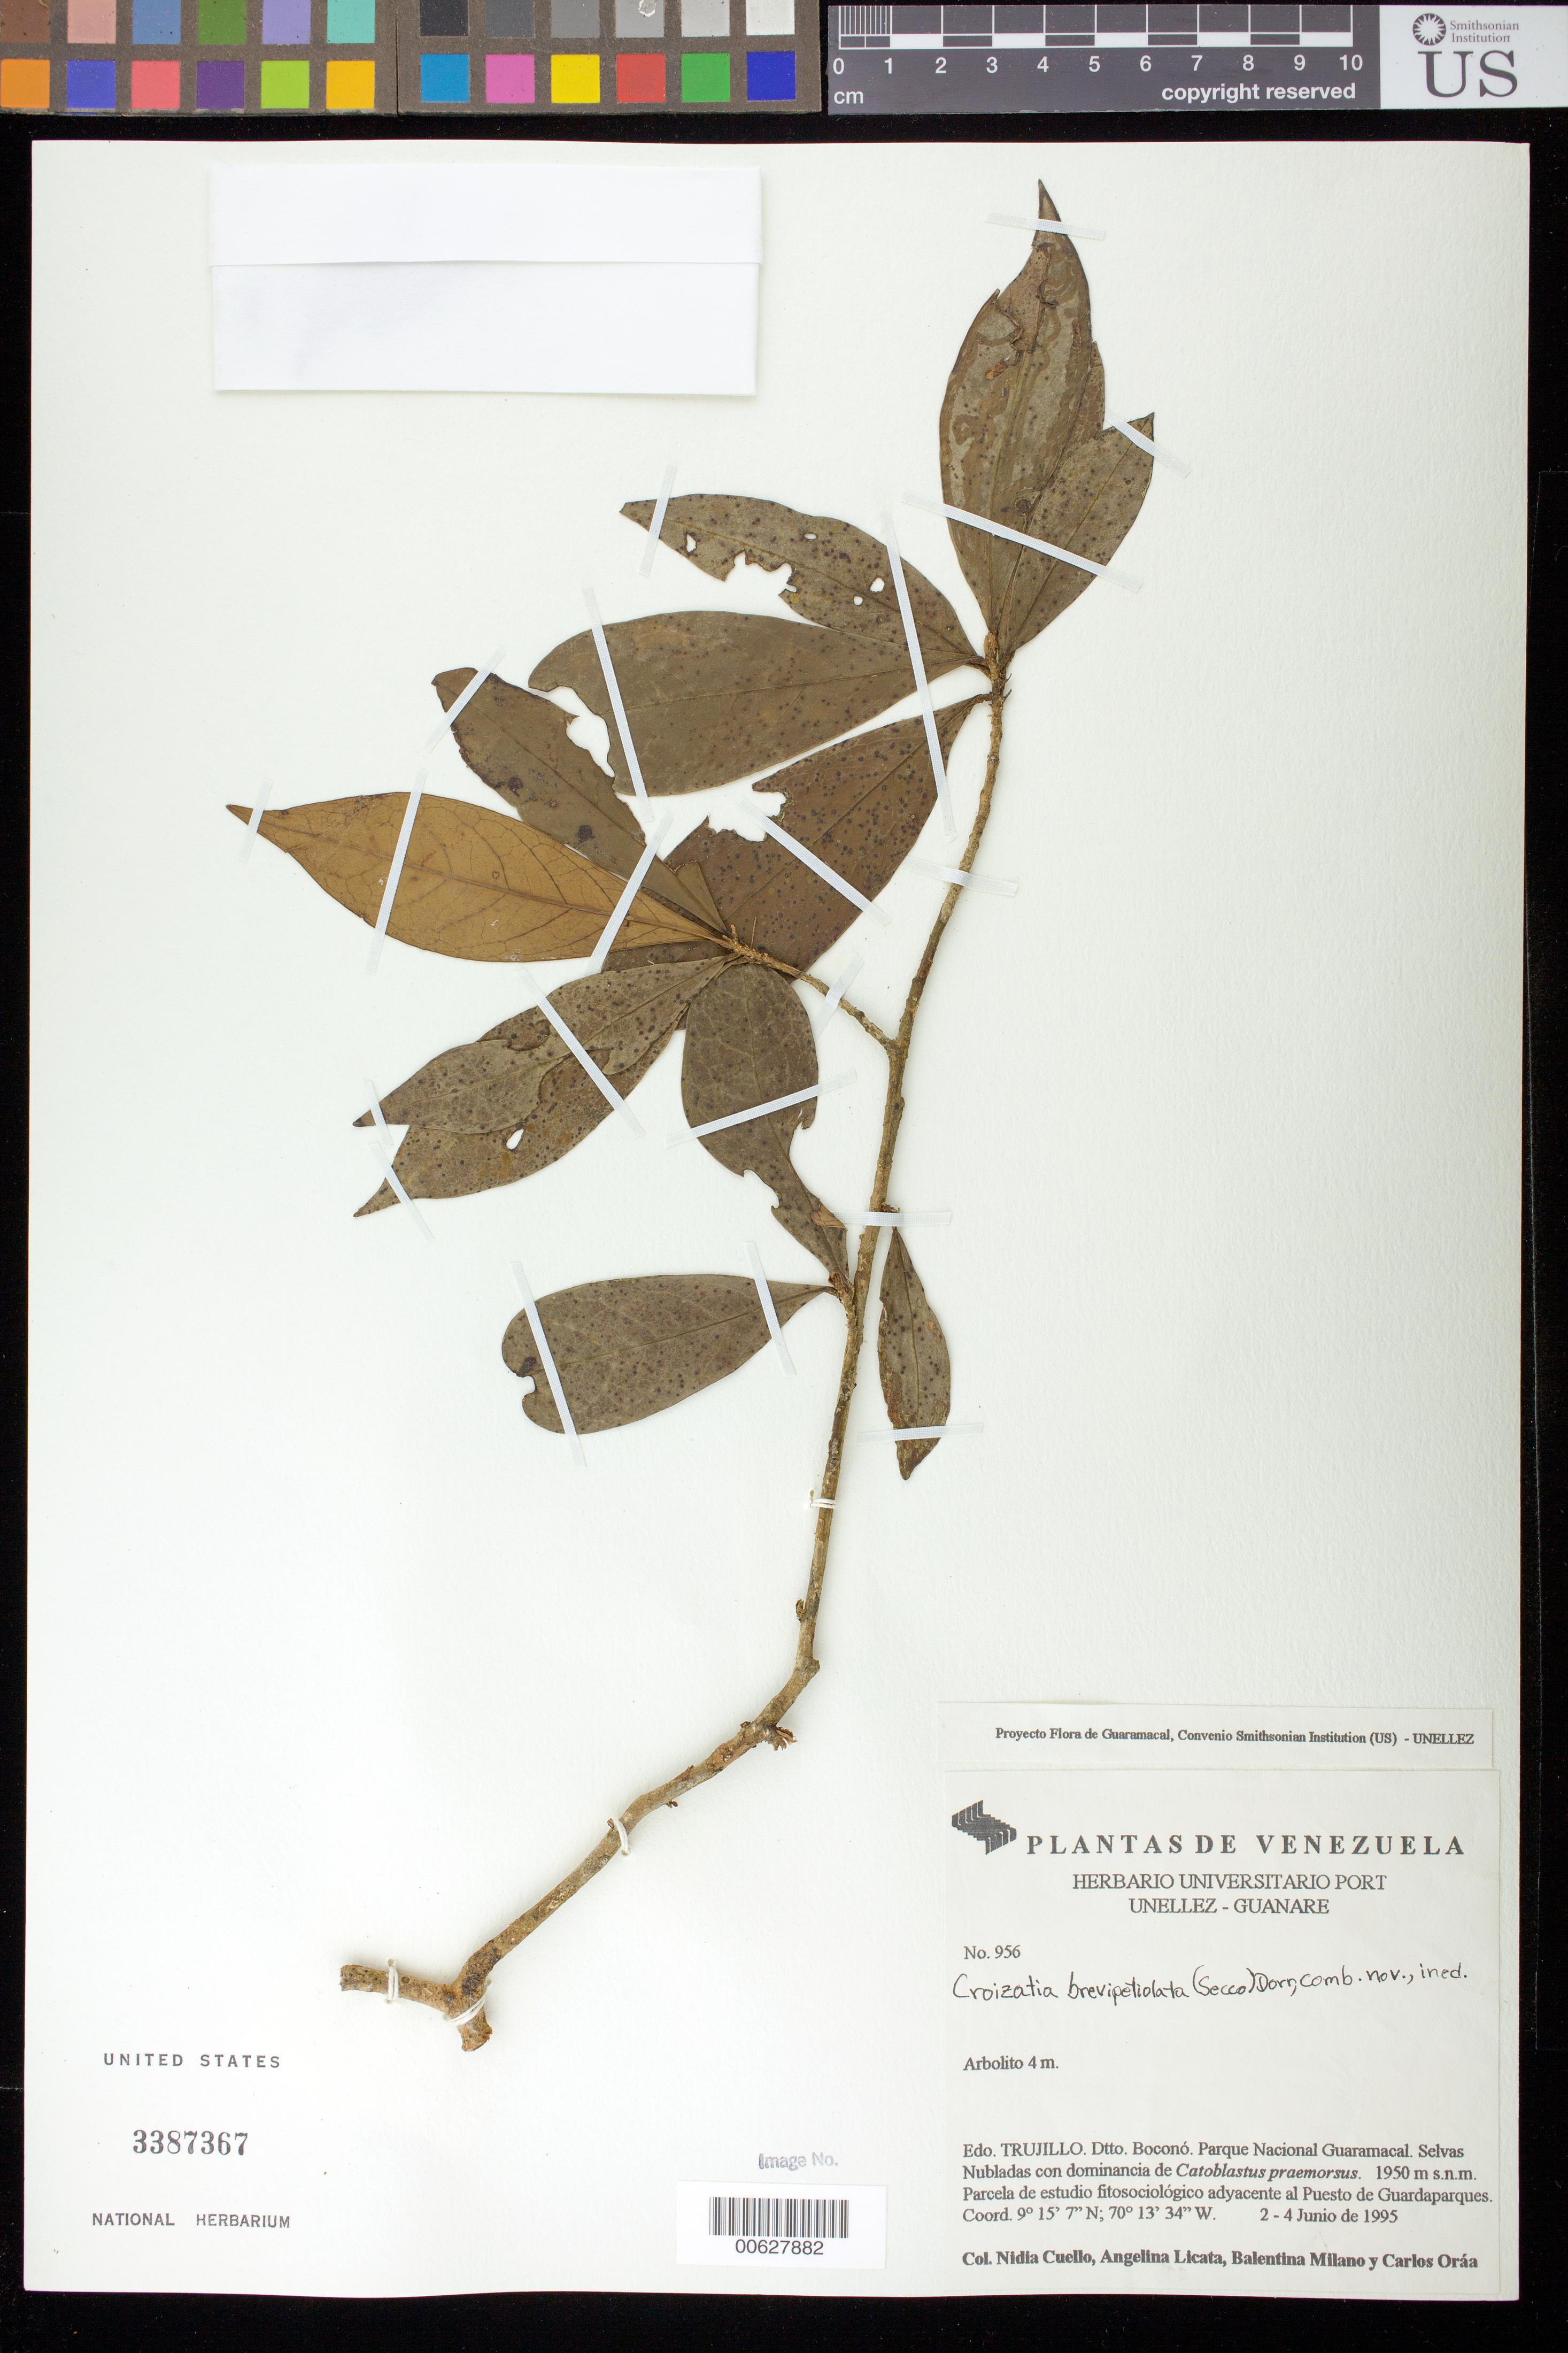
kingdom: Plantae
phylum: Tracheophyta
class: Magnoliopsida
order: Malpighiales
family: Phyllanthaceae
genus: Croizatia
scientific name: Croizatia brevipetiolata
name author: (Secco) Dorr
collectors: N. L. Cuello, A. Licata, B. Milano & C. Oráa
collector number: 956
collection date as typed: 02 Jun 1995 to 04 Jun 1995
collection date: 1995-06-02/1995-06-04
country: Venezuela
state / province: Trujillo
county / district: Boconó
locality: Parque Nacional Guaramacal, adyacente al puesto de guardaparques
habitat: Selvas Nubladas con dominancia de Catoblastus praemorsus.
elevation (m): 1950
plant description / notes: PORT, US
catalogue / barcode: US 3387367